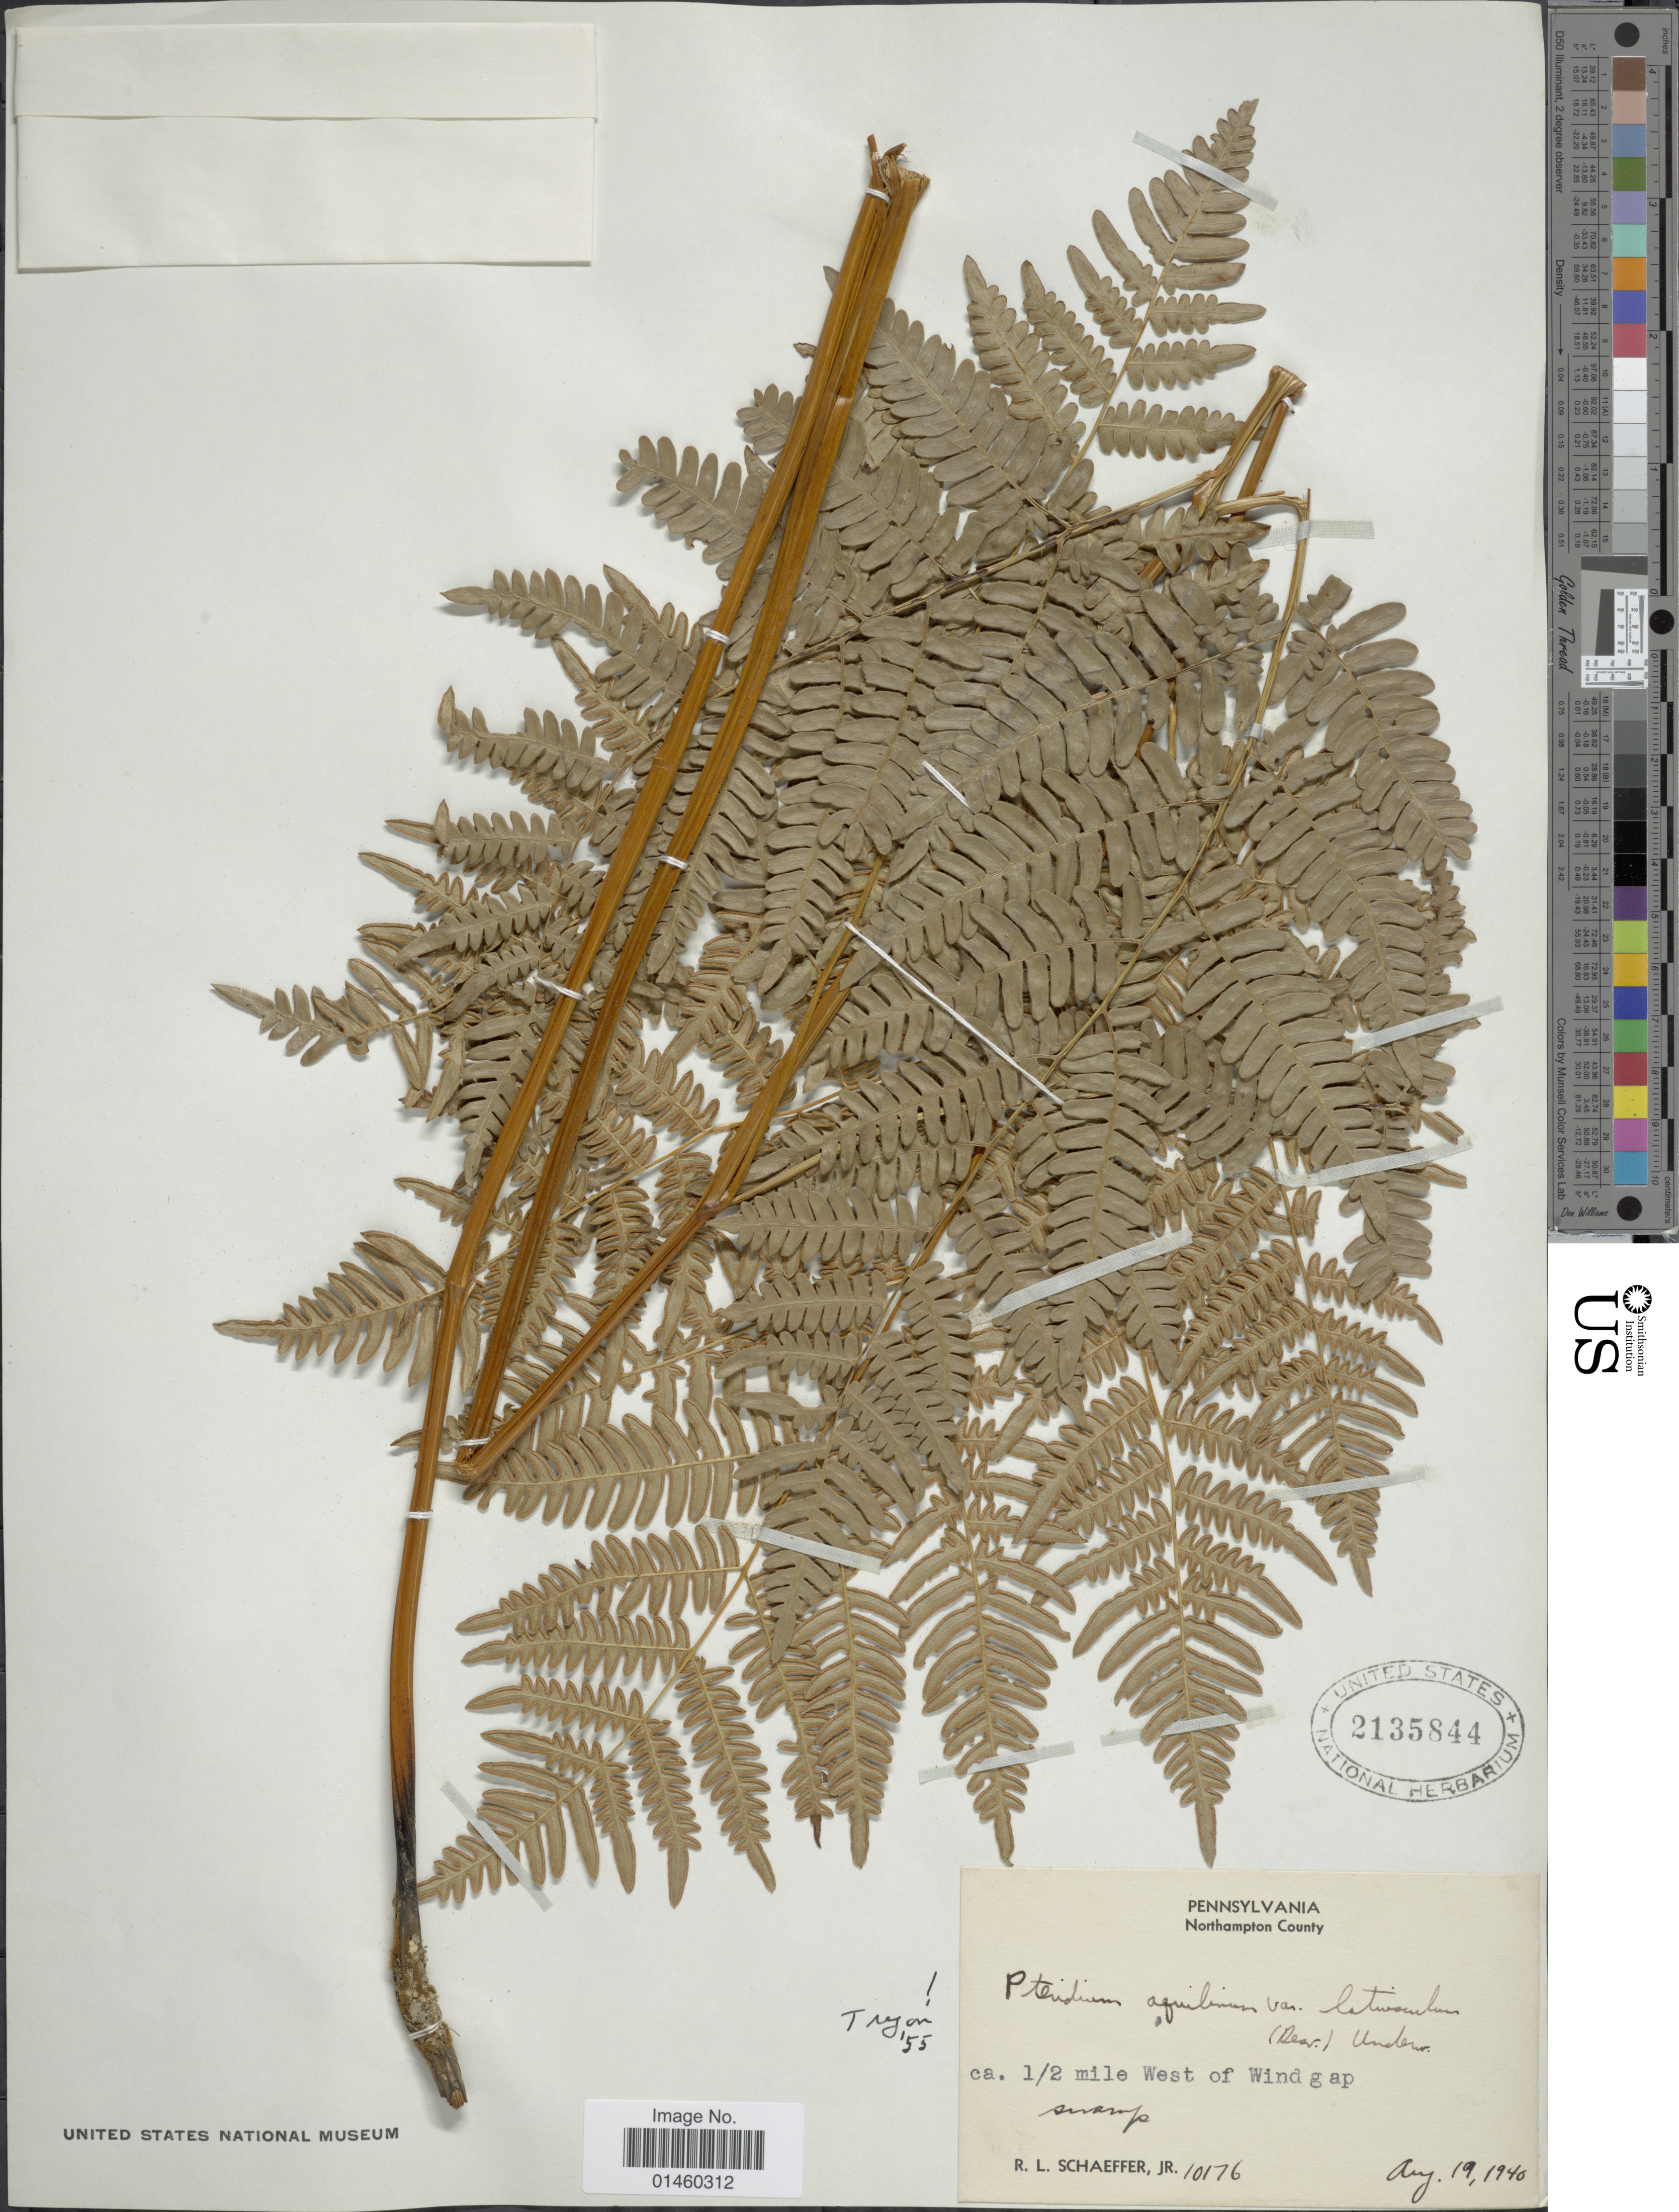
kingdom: Plantae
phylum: Tracheophyta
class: Polypodiopsida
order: Polypodiales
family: Dennstaedtiaceae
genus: Pteridium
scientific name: Pteridium aquilinum var. latiusculum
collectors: R. L. Schaeffer Jr.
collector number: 101776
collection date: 1940-08-19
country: United States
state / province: Pennsylvania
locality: Northhampton County. ca. ½ mile West of Windgap swamp.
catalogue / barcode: US 2135844